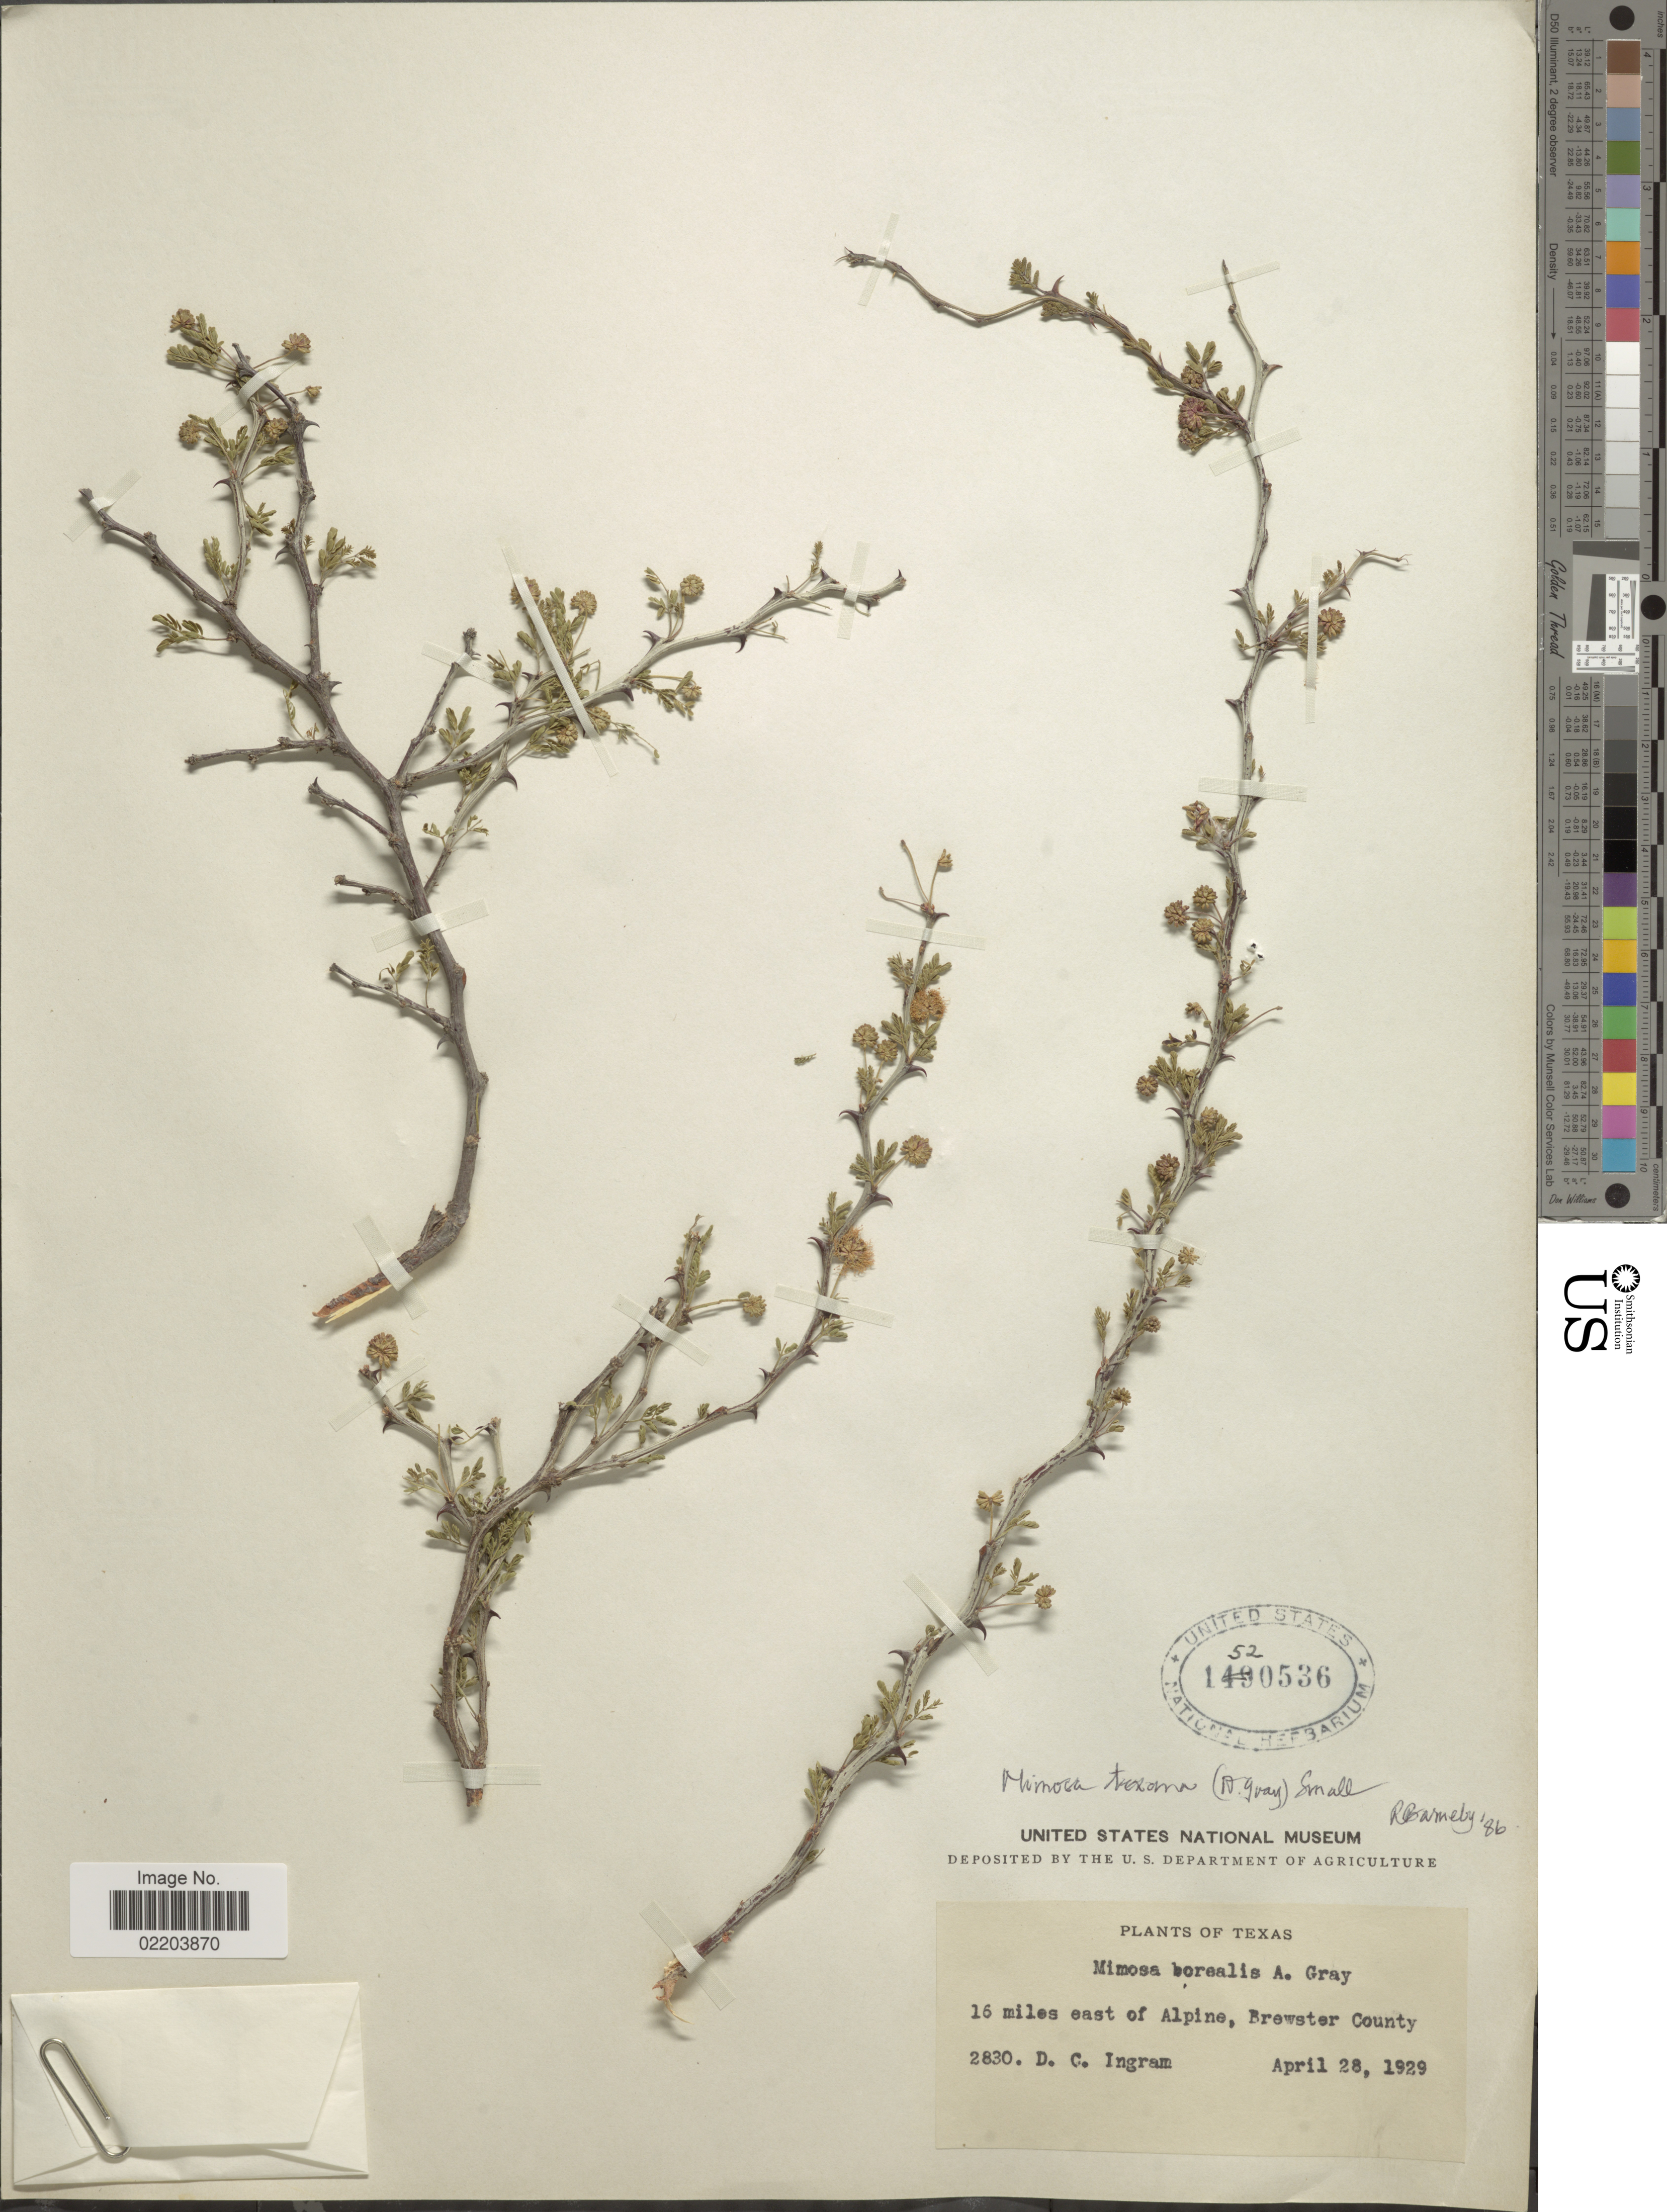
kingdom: Plantae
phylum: Tracheophyta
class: Magnoliopsida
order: Fabales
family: Fabaceae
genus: Mimosa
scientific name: Mimosa texana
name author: (A. Gray) Small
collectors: D. C. Ingram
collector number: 2830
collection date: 1929-04-28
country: United States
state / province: Texas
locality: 16 miles east of Alpine, Brewster County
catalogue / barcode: US 1520536